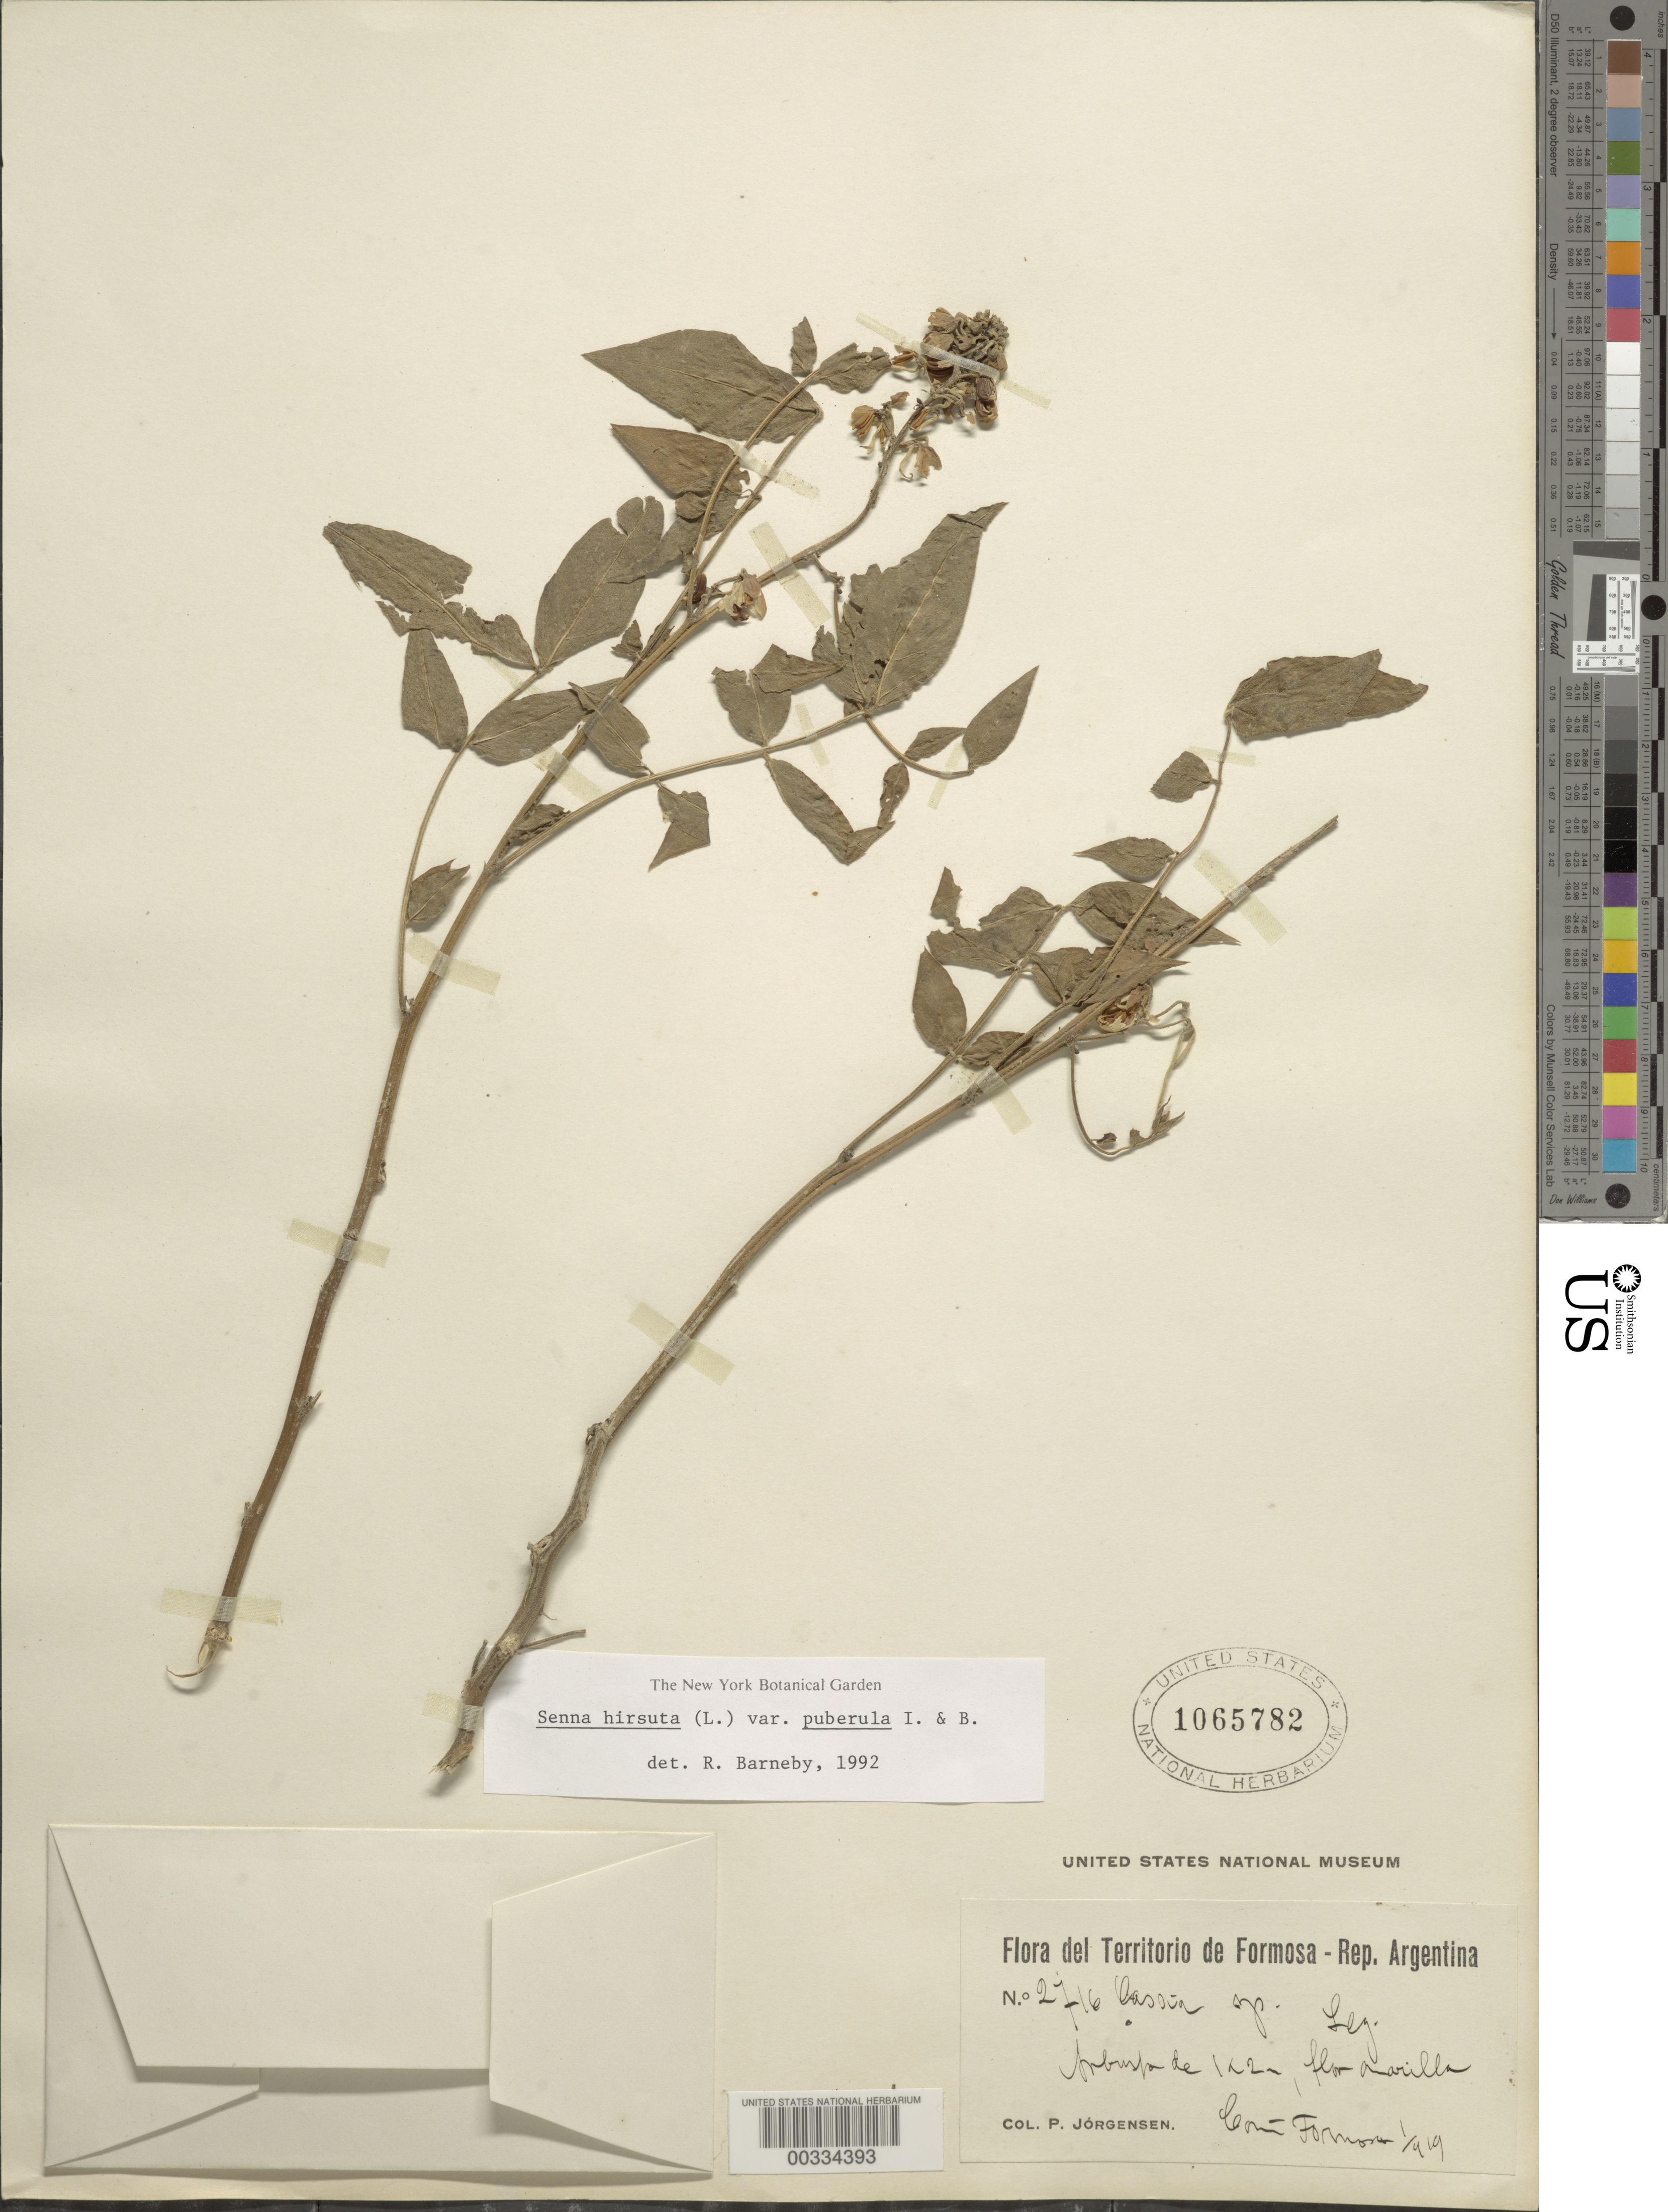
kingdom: Plantae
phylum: Tracheophyta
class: Magnoliopsida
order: Fabales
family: Fabaceae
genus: Senna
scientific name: Senna hirsuta var. puberula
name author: H.S. Irwin & Barneby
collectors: P. Jorgensen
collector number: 2716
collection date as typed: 01 Sep 1919 or 09 Jan 1919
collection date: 1919-01-09 or 1919-09-01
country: Argentina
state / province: Formosa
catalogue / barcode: US 1065782